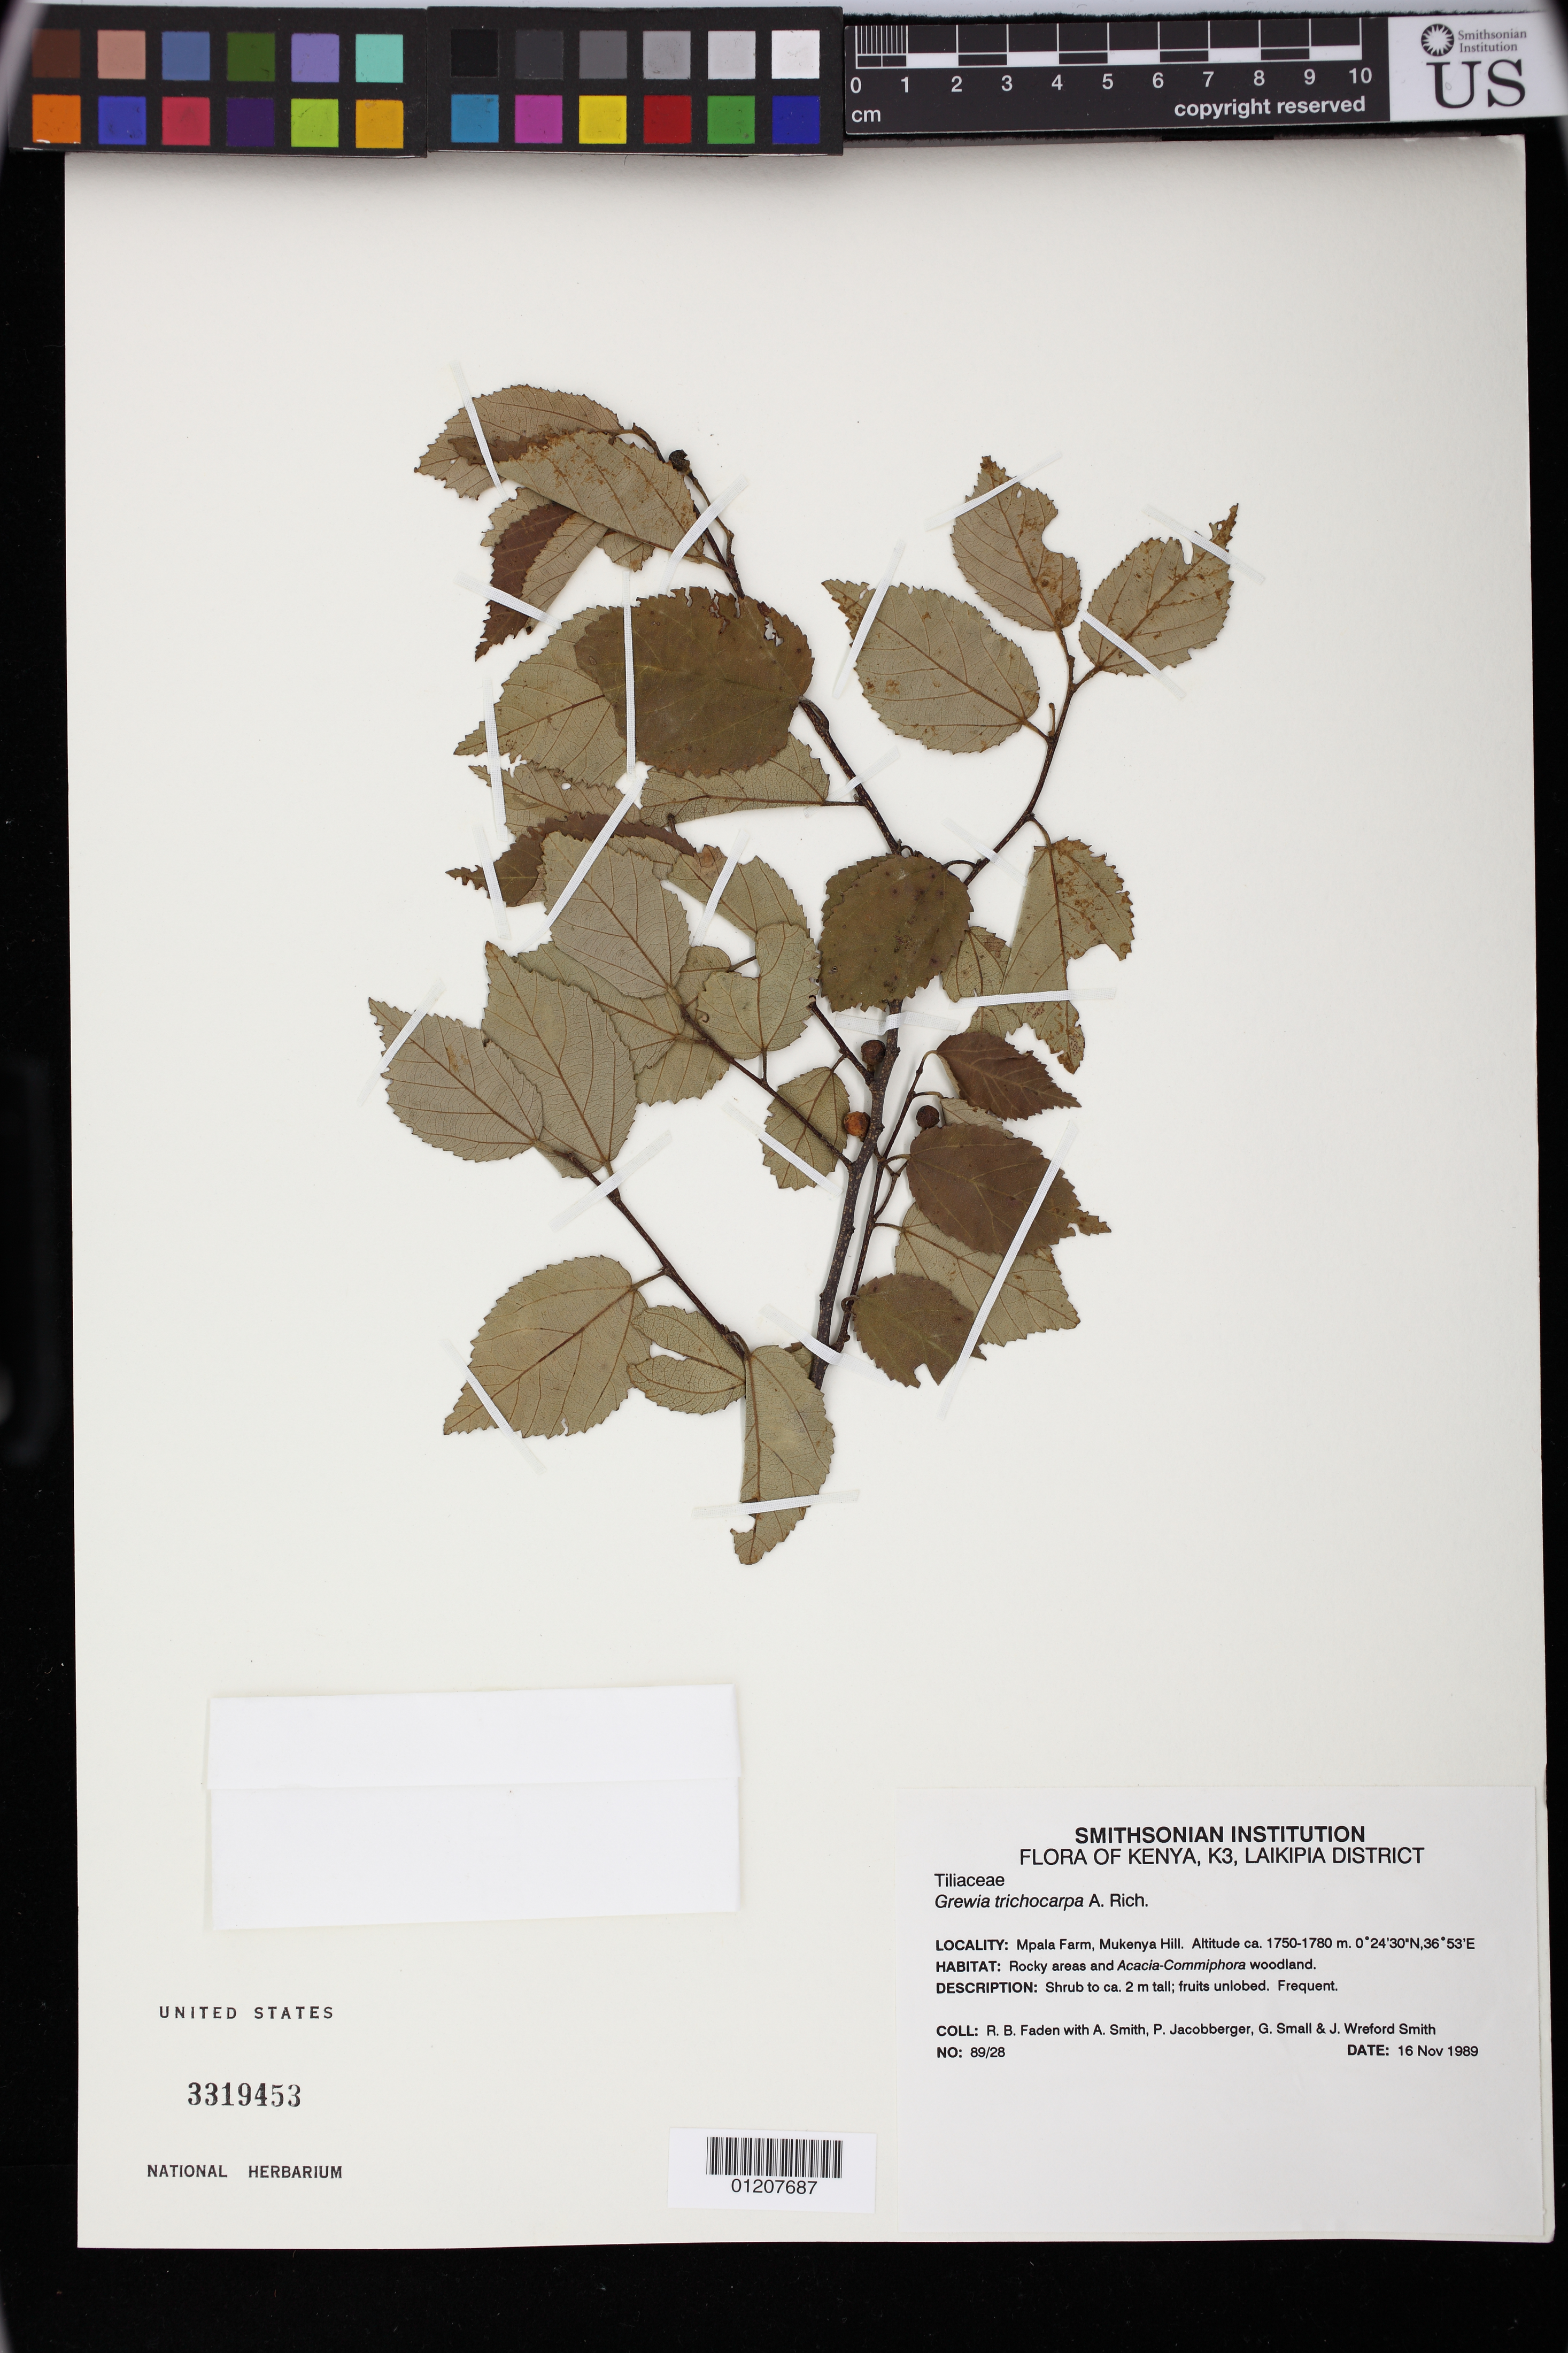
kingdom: Plantae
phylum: Tracheophyta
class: Magnoliopsida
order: Malvales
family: Malvaceae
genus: Grewia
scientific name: Grewia trichocarpa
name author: Hochst. ex A. Rich.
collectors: R. B. Faden, A. C. Smith, P. Jacobberger & G. Small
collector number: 89/28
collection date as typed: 16 Nov 1989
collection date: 1989-11-16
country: Kenya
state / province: Laikipia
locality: K3, Laikipia District: Mpala Farm, Mukenya Hill.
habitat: Rocky areas and Acacia-commiphora woodland.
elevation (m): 1750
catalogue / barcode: US 3319453